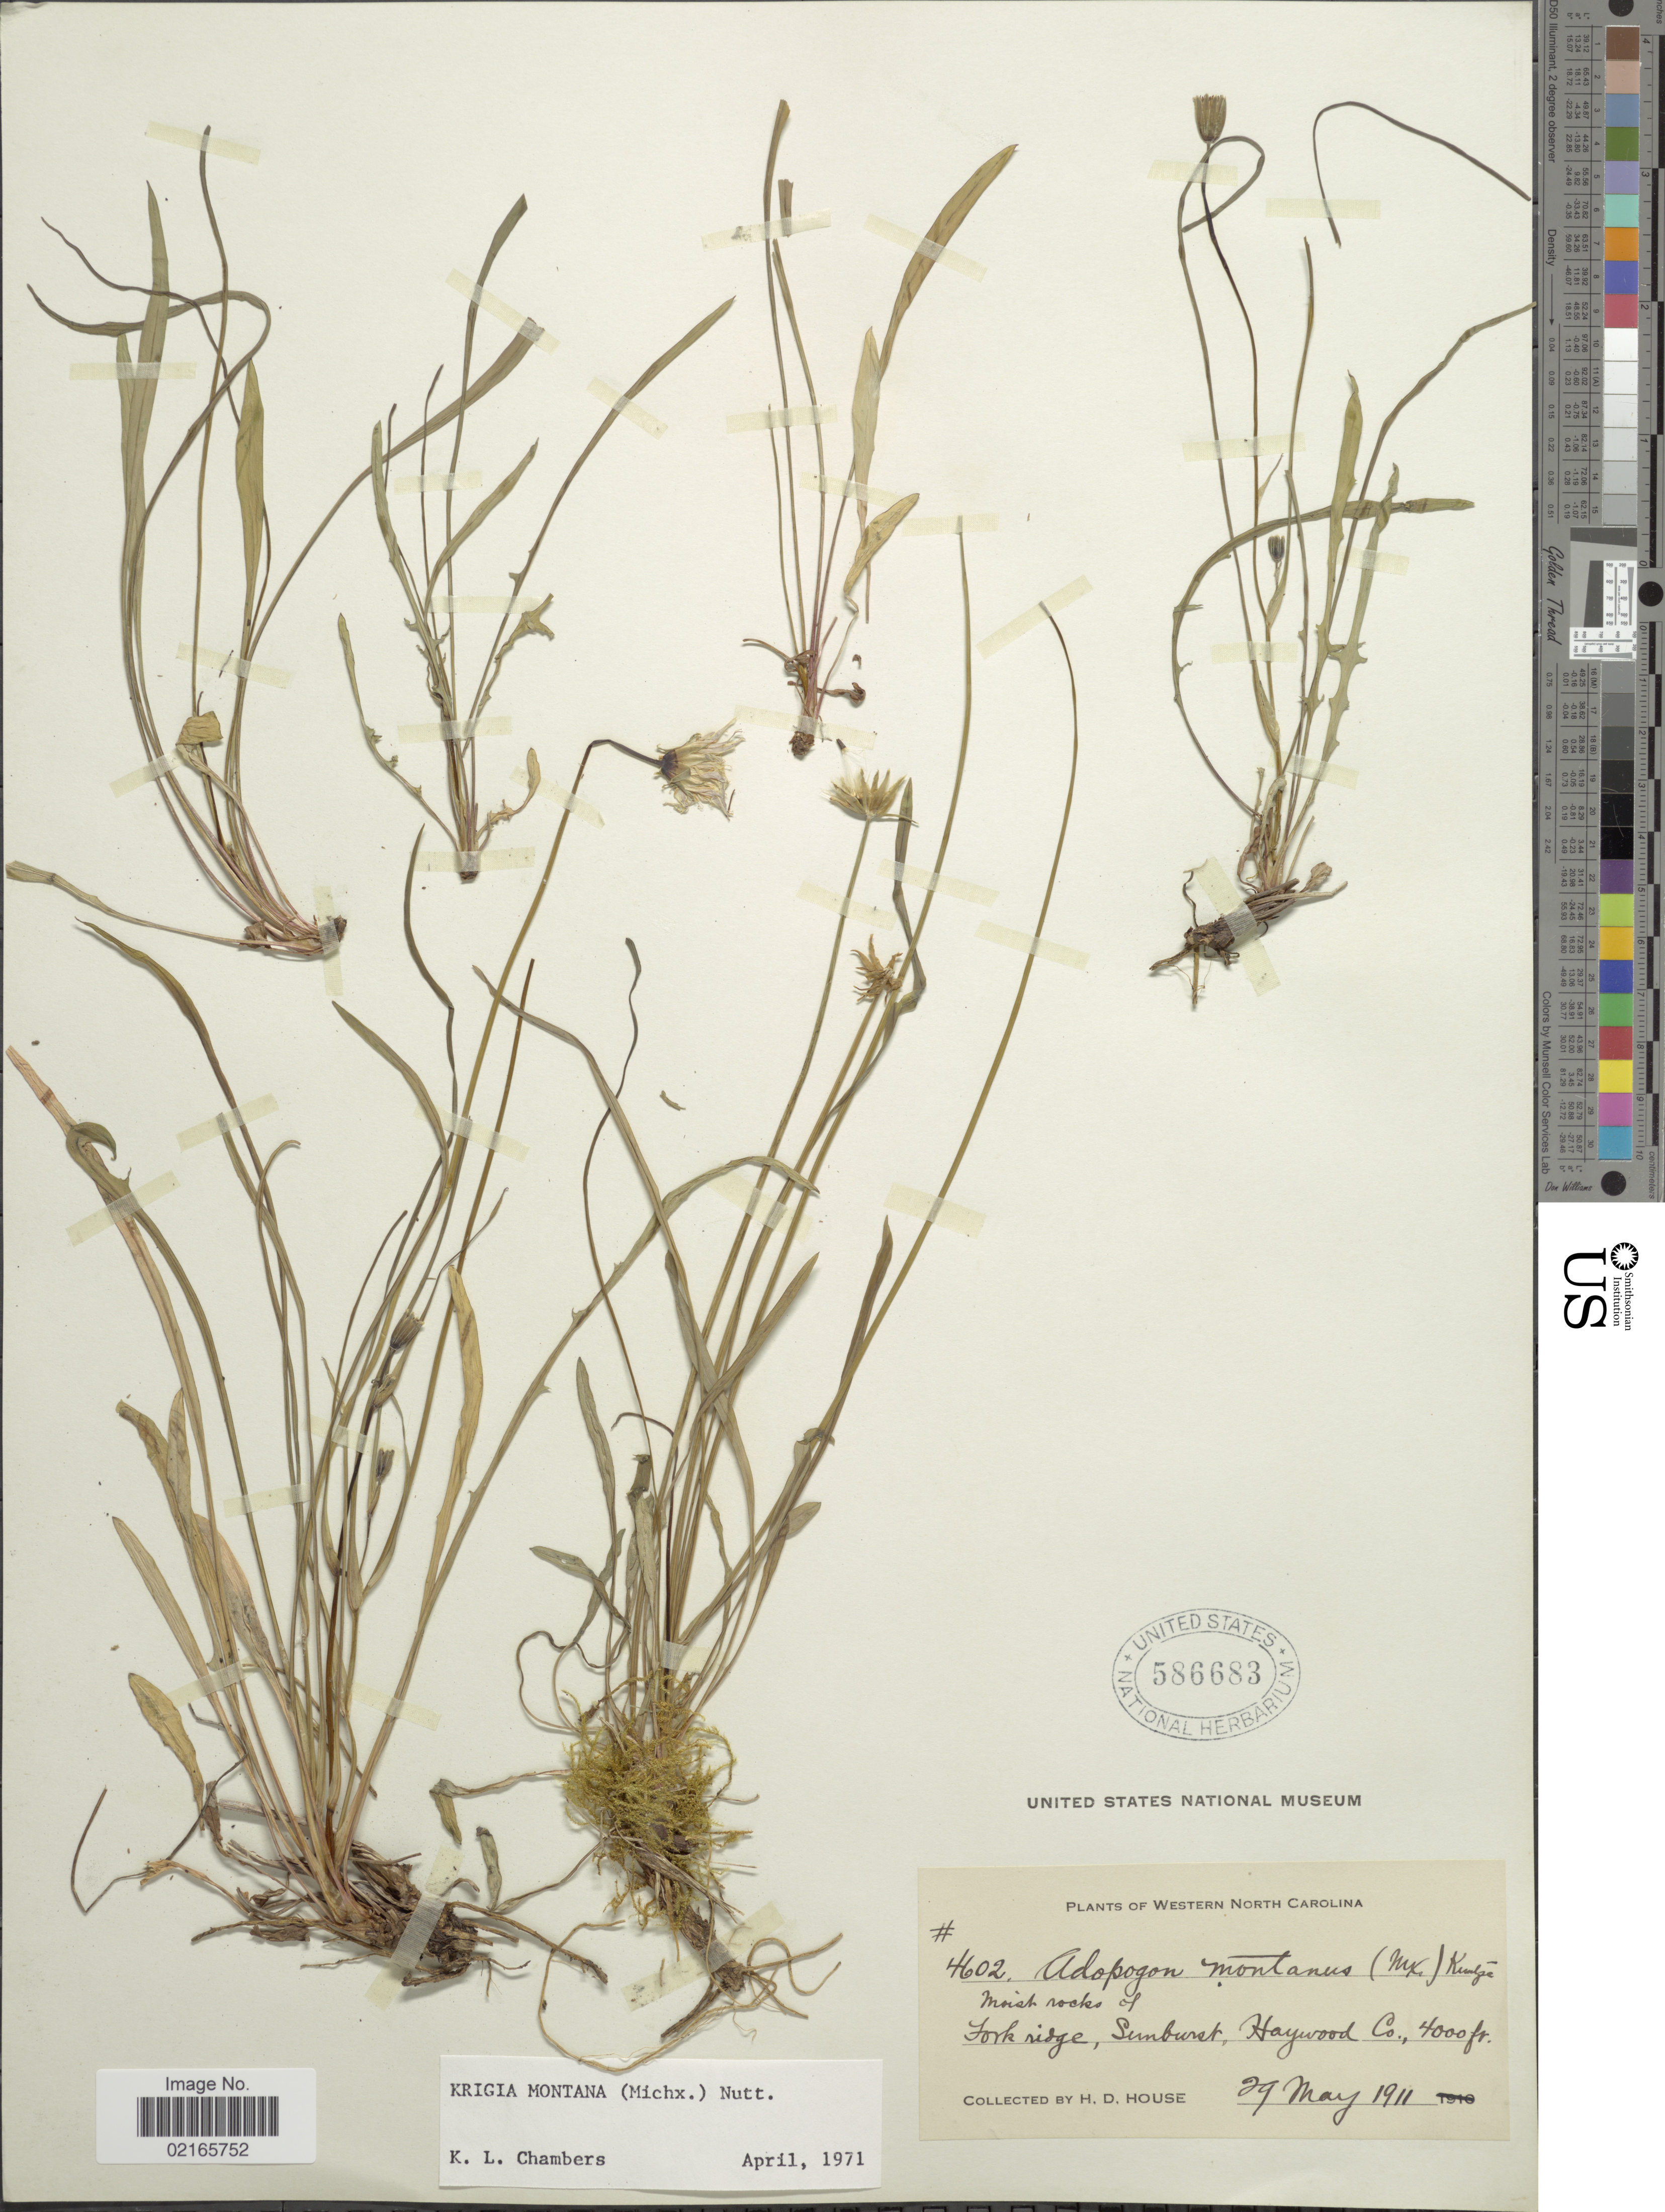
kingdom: Plantae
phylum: Tracheophyta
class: Magnoliopsida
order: Asterales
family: Asteraceae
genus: Krigia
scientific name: Krigia montana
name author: Nutt.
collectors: H. D. House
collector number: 4602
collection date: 1911-05-29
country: United States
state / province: North Carolina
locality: Moist rocks of Fork ridge, Sumburst, Haywood Co.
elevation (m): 1219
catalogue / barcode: US 586683